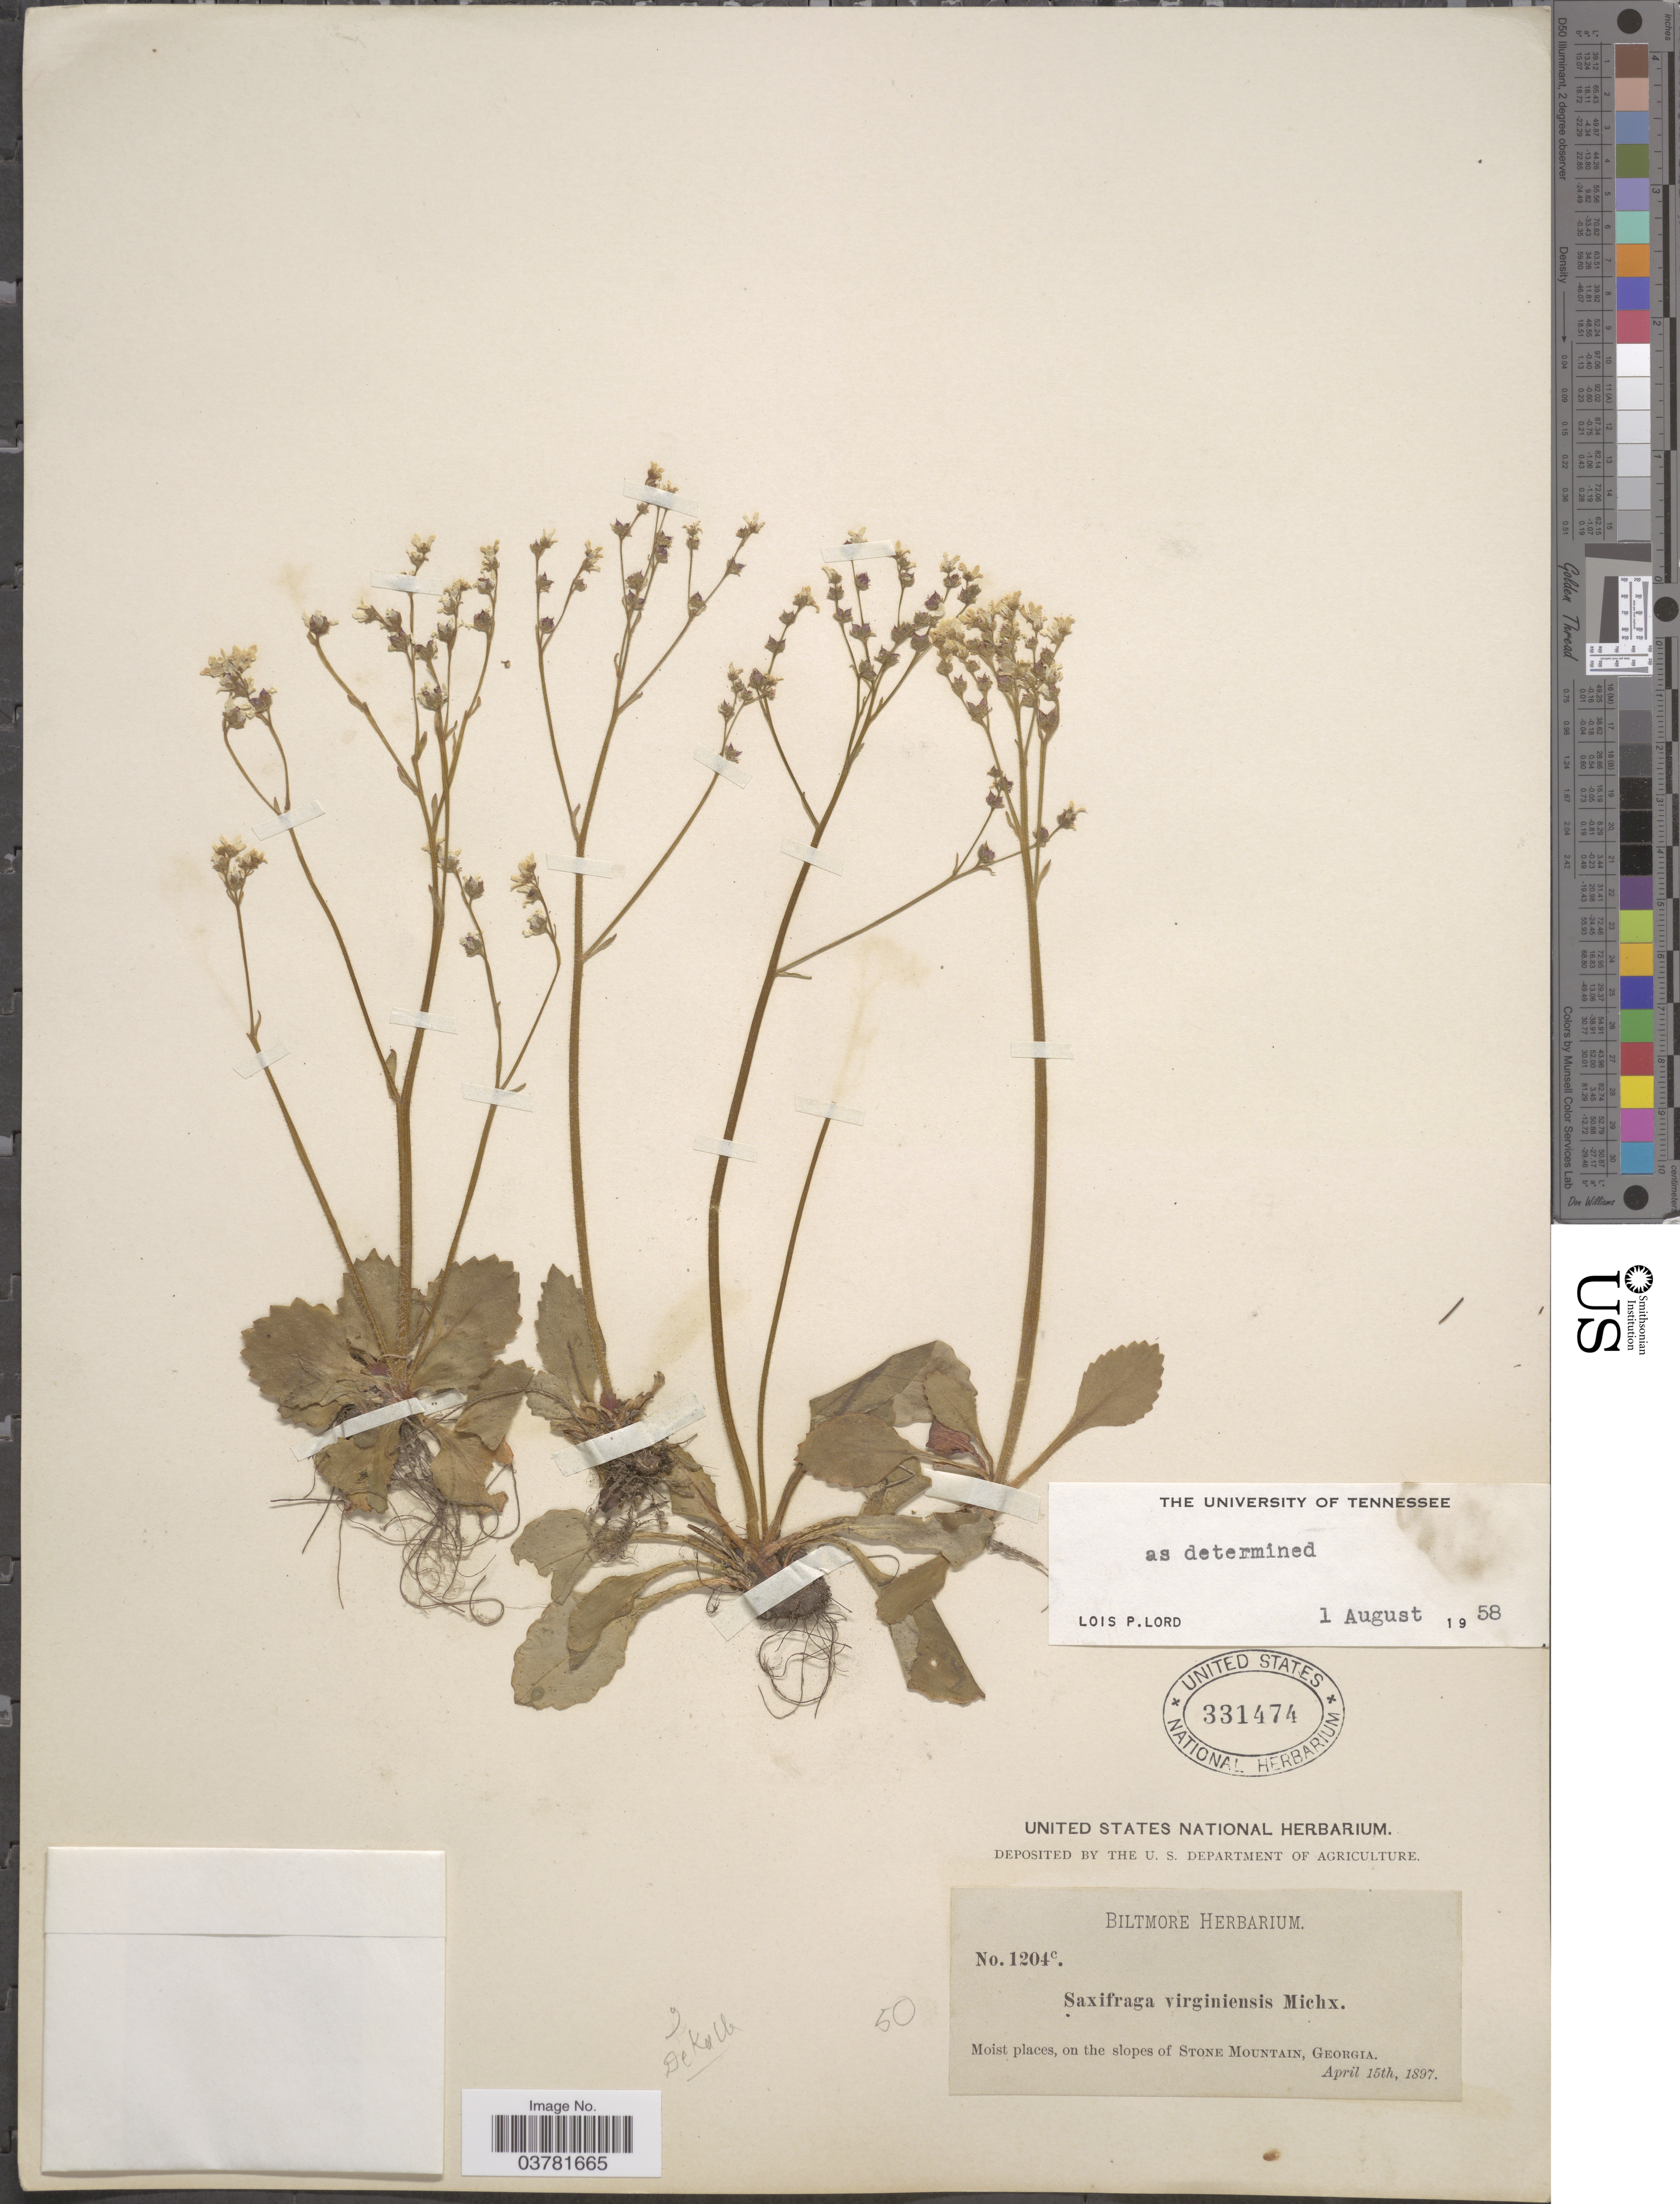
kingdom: Plantae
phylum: Tracheophyta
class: Magnoliopsida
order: Saxifragales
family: Saxifragaceae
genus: Micranthes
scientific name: Micranthes virginiensis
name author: (Michx.) Small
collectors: ex herb. Biltmore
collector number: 1204c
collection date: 1897-04-15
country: United States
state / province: Georgia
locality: On the slope of Stone Mountains. DeKalb.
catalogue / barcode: US 331474